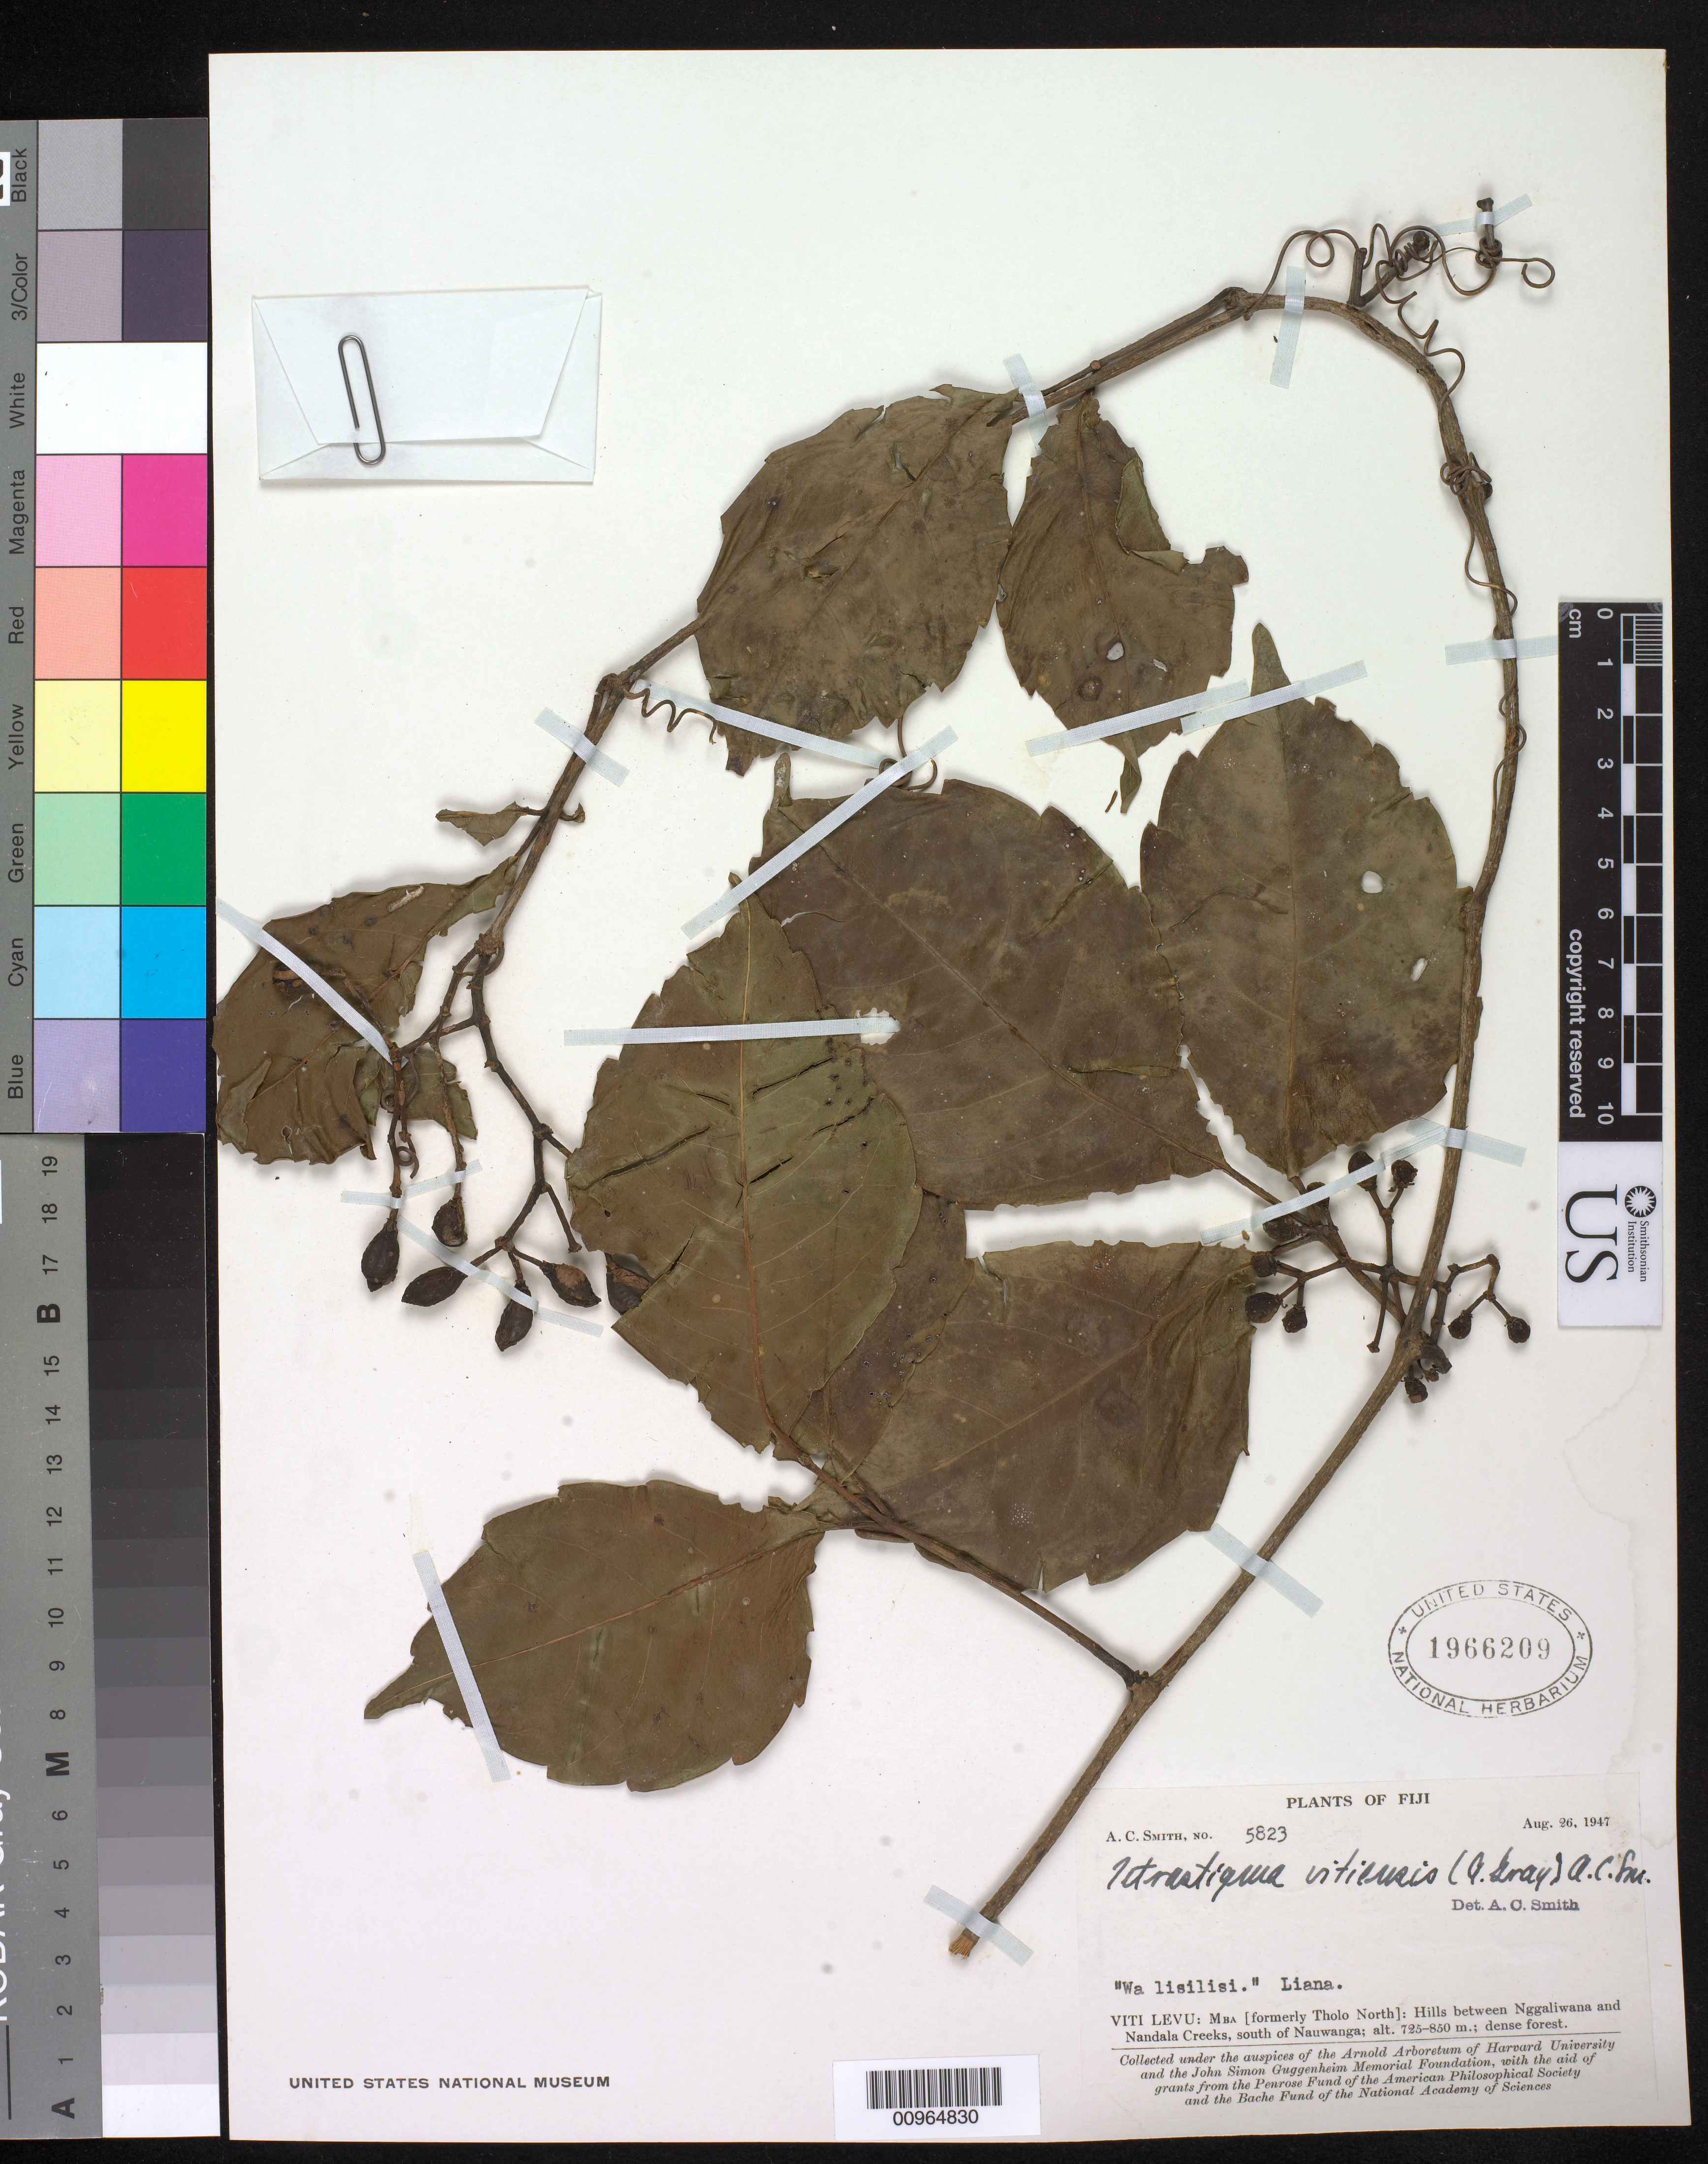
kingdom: Plantae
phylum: Tracheophyta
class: Magnoliopsida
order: Vitales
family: Vitaceae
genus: Tetrastigma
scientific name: Tetrastigma vitiensis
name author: (A. Gray) A.C. Sm.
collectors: C. A. Smith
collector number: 5823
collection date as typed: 26 Aug 1947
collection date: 1947-08-26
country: Fiji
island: Viti Levu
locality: Viti Levu: MBA (formerly Tholo North): Hills between Ngggaliwana and Nandala Creeks, south of Nauwanga. Dense forest.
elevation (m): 725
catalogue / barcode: US 1966209